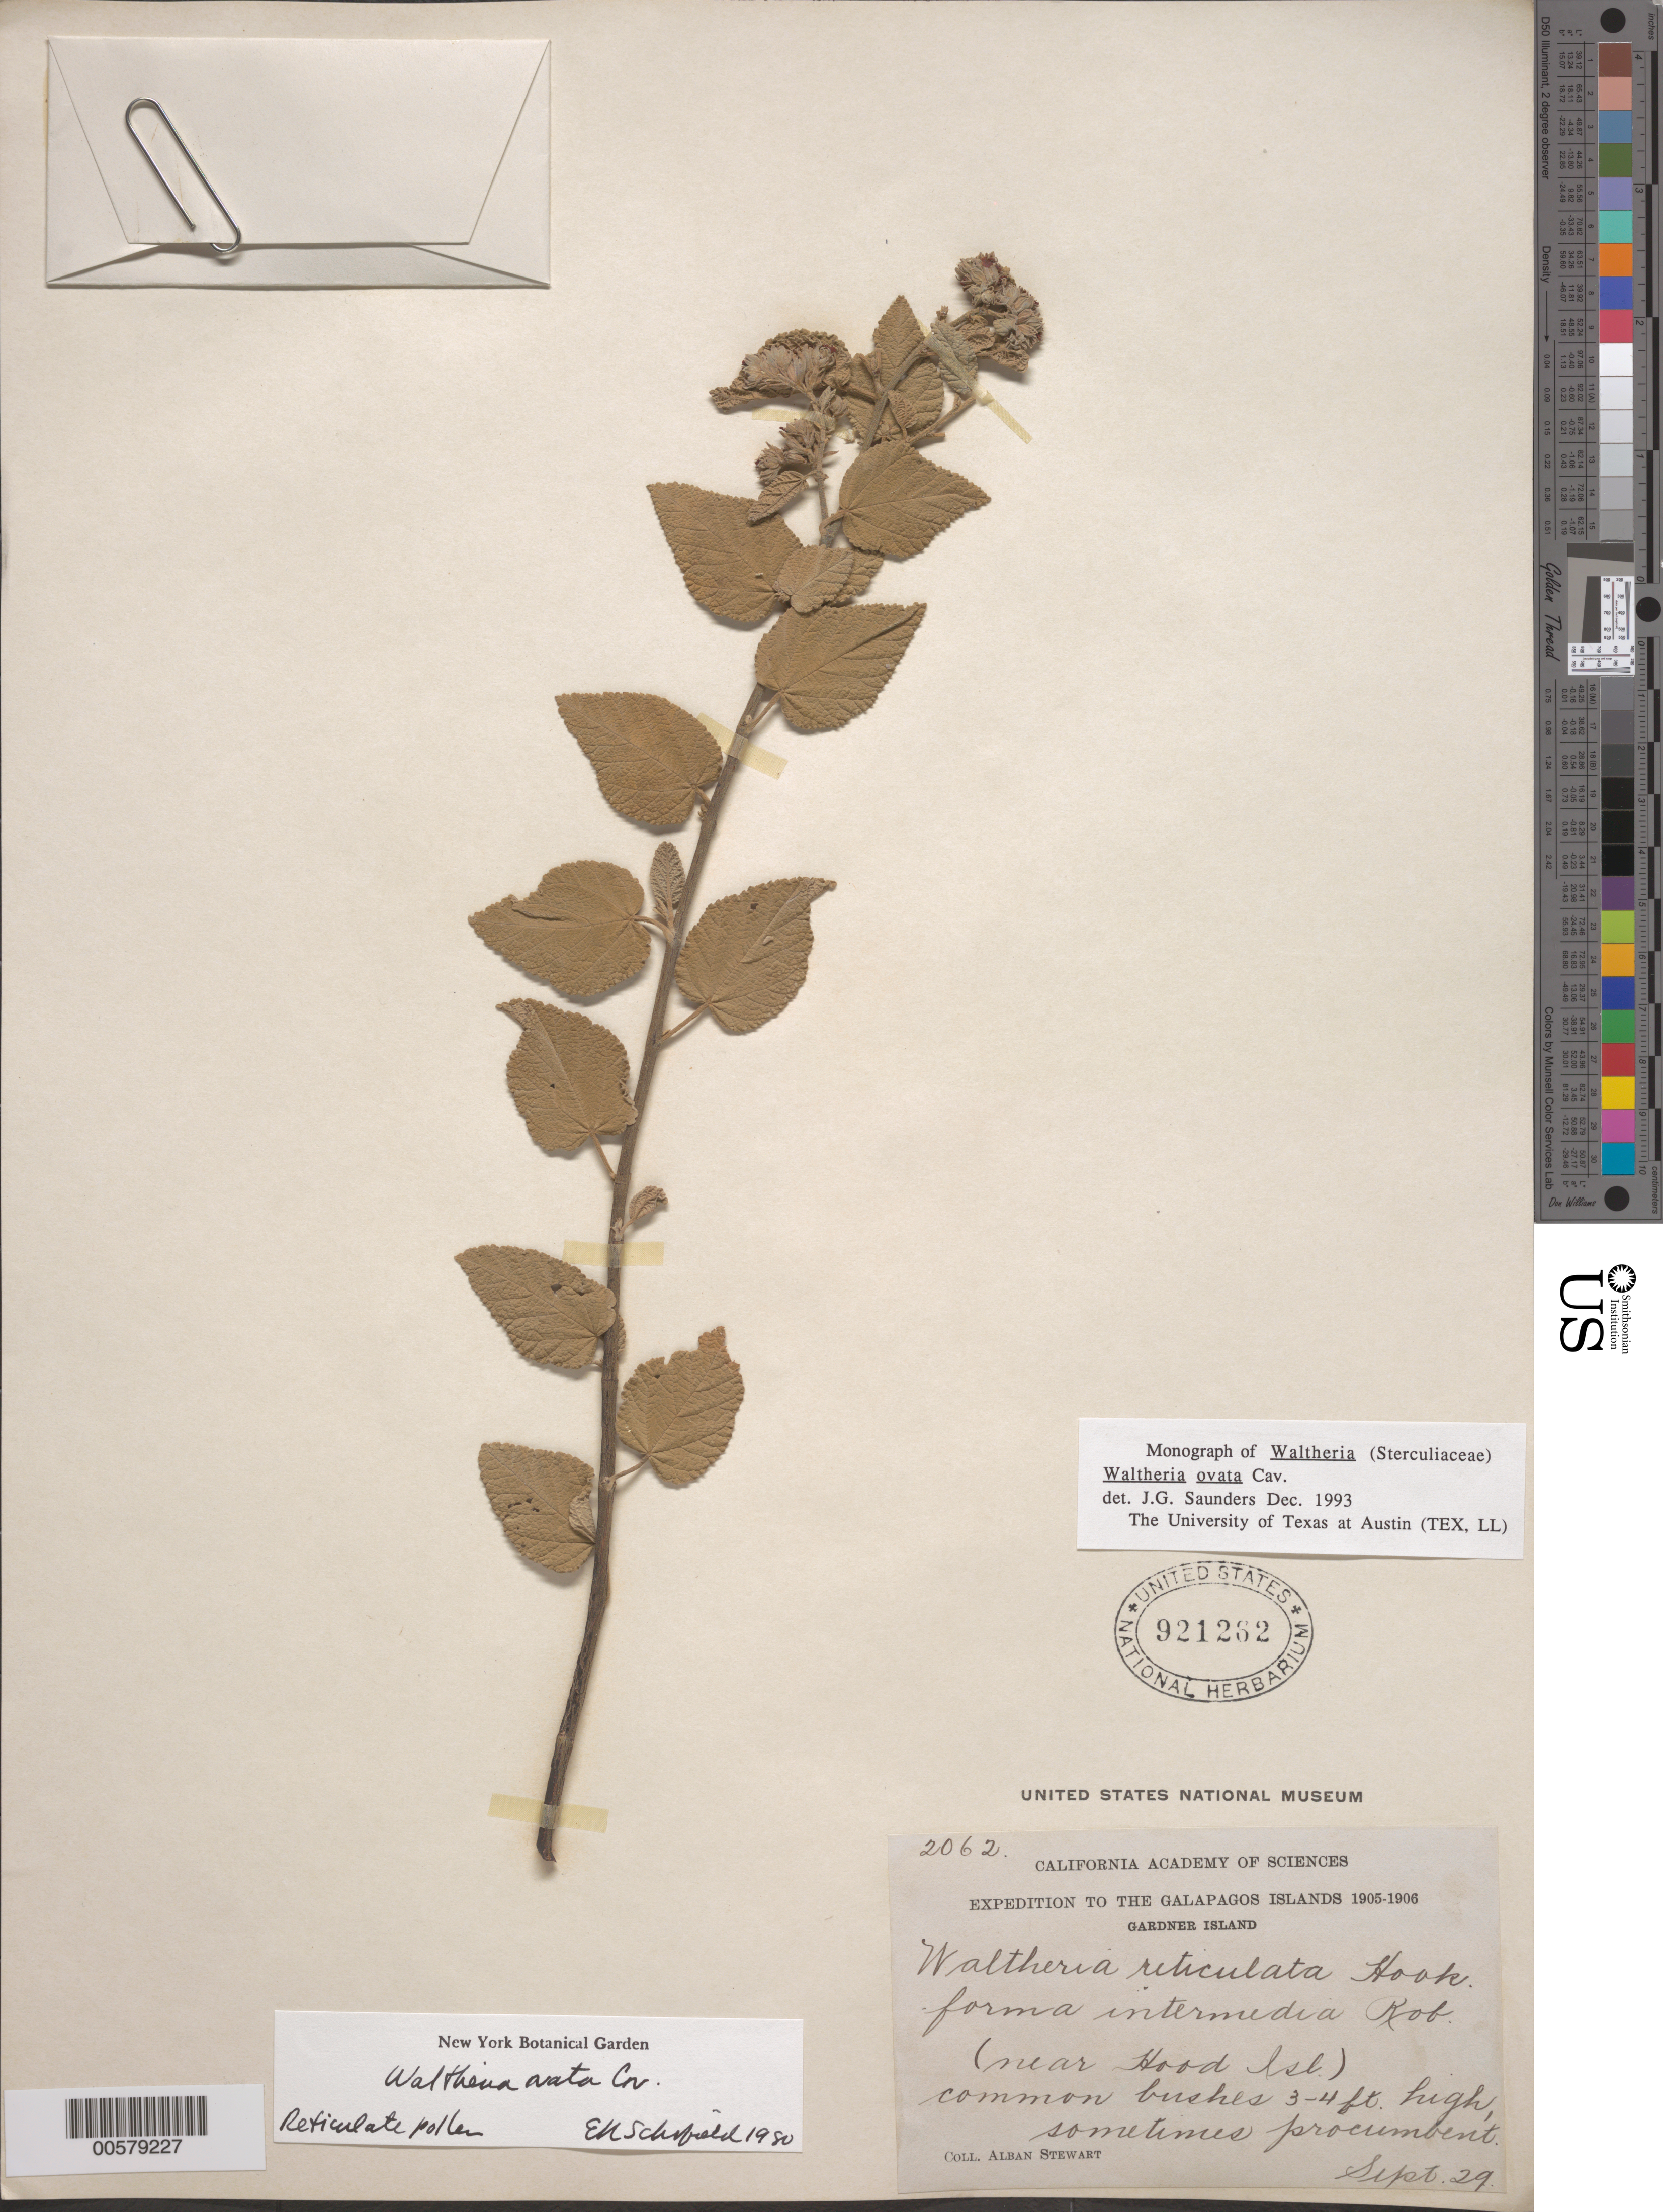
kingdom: Plantae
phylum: Tracheophyta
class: Magnoliopsida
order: Malvales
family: Malvaceae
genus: Waltheria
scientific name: Waltheria ovata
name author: Cav.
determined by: Saunders, J. G.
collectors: A. Stewart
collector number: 2062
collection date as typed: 29 Sep 1905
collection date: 1905-09-29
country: Ecuador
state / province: Colón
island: Gardner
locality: Near Hood Island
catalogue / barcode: US 921262